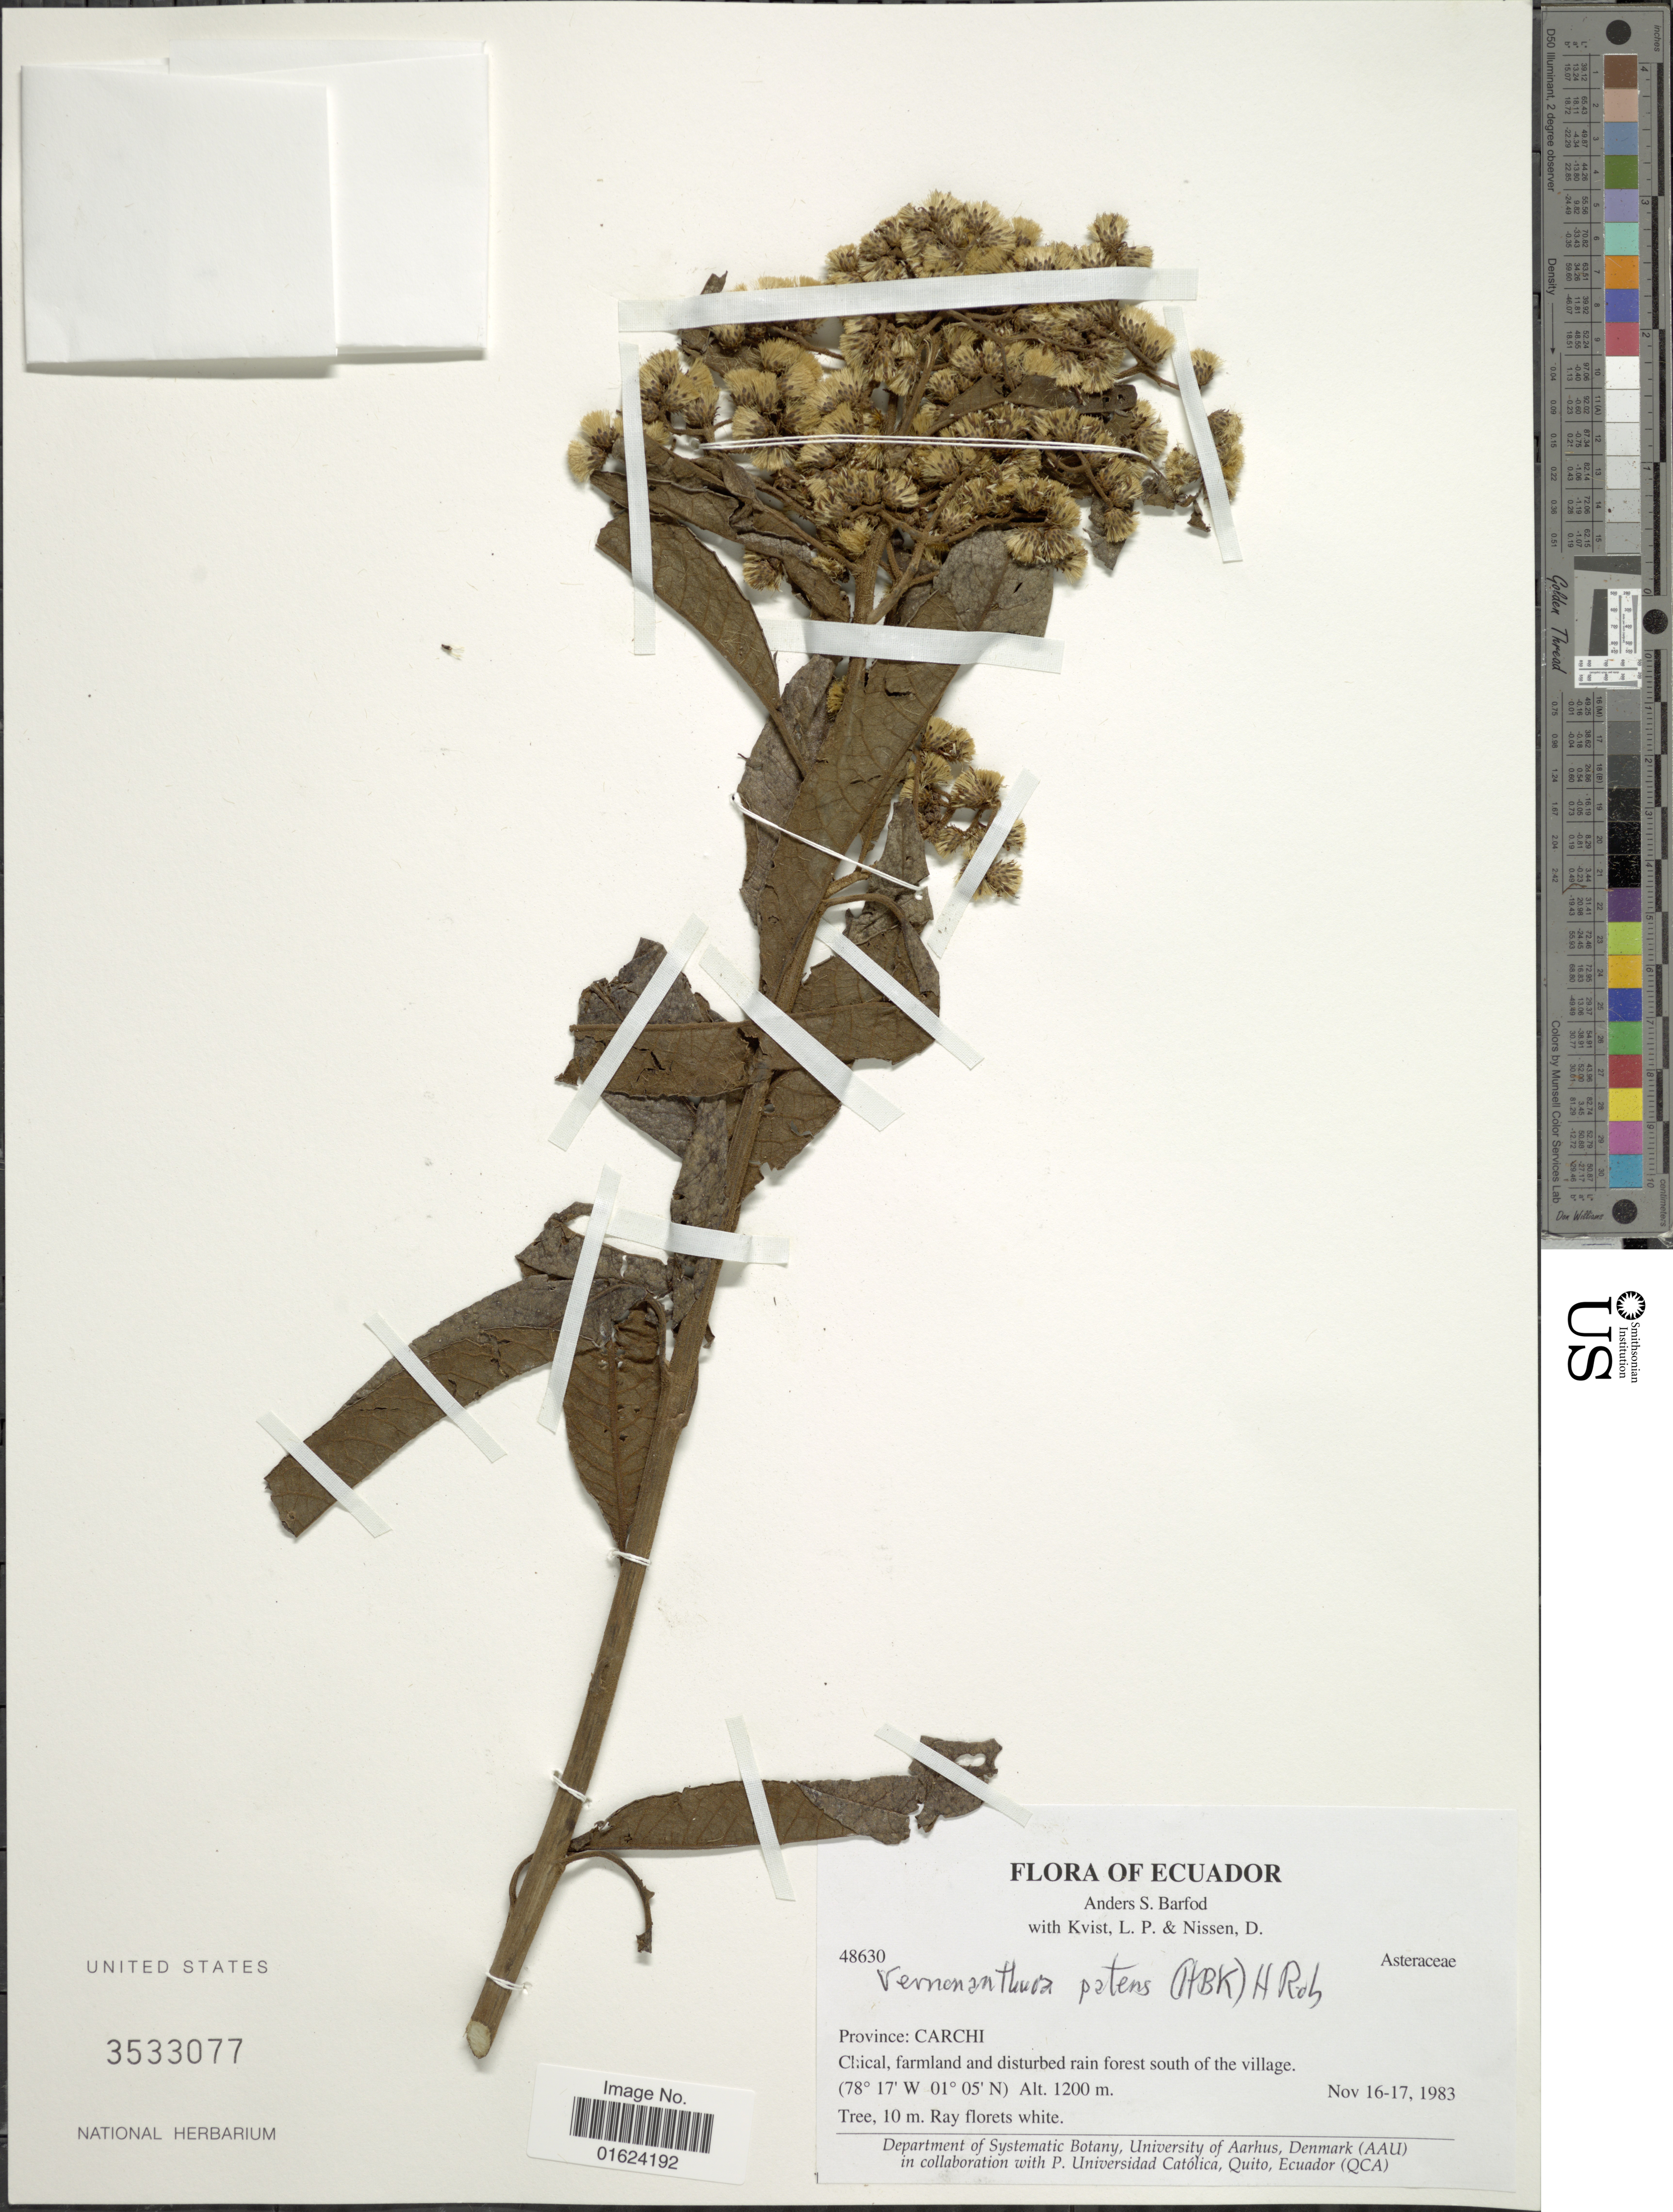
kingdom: Plantae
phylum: Tracheophyta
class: Magnoliopsida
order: Asterales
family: Asteraceae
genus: Vernonanthura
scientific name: Vernonanthura patens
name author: (Kunth) H. Rob.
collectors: A. S, Barfod, L. P. Kvist & D. Nissen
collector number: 48630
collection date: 1983-11-16/1983-11-17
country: Ecuador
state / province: Carchi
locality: Province: Carchi. Chical, farmland and disturbed rain forest south of the village.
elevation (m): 1200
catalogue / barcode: US 3533077